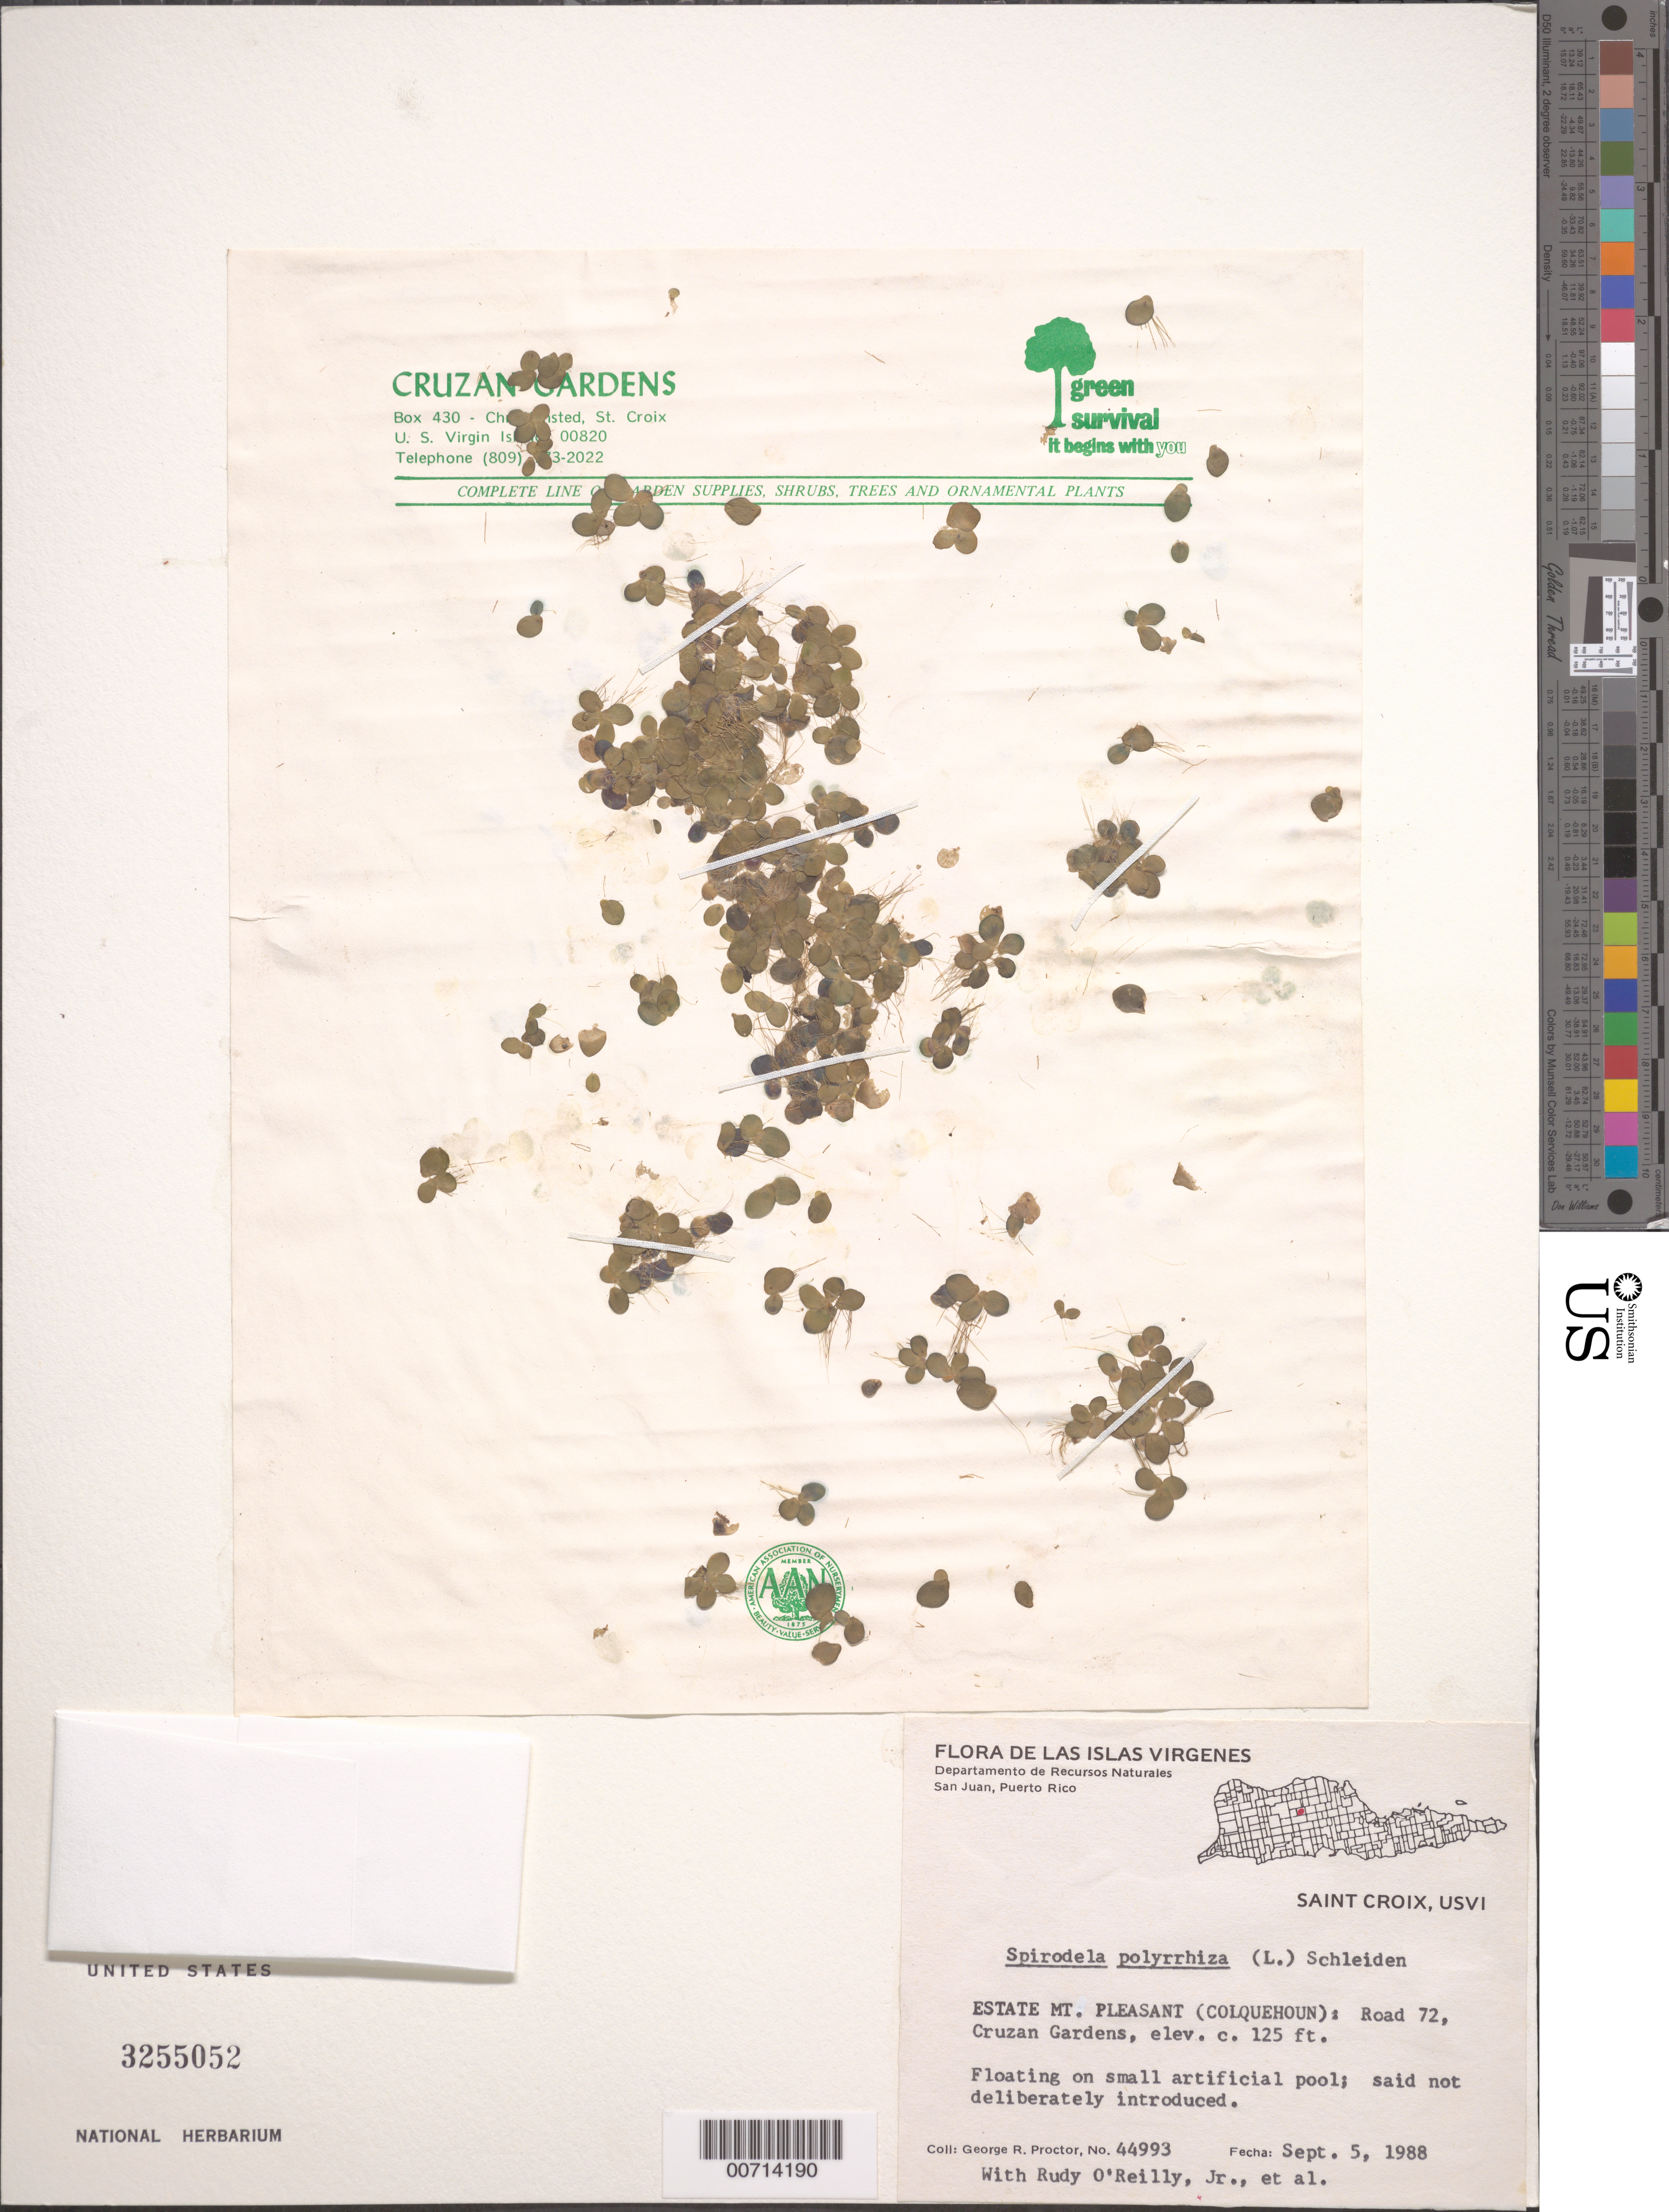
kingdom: Plantae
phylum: Tracheophyta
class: Liliopsida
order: Alismatales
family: Araceae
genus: Spirodela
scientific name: Spirodela polyrrhiza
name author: (L.) Schleid.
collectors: G. R. Proctor, R. O'Reilly & et al.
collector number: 44993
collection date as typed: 05 Sep 1988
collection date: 1988-09-05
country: U.S. Virgin Islands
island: St. Croix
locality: Estate Mt. Pleasant (Colquehoun): Rd 72, Cruzan Gardens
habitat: Floating on small artificial pool; said not deliberately introduced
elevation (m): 38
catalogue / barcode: US 3255052